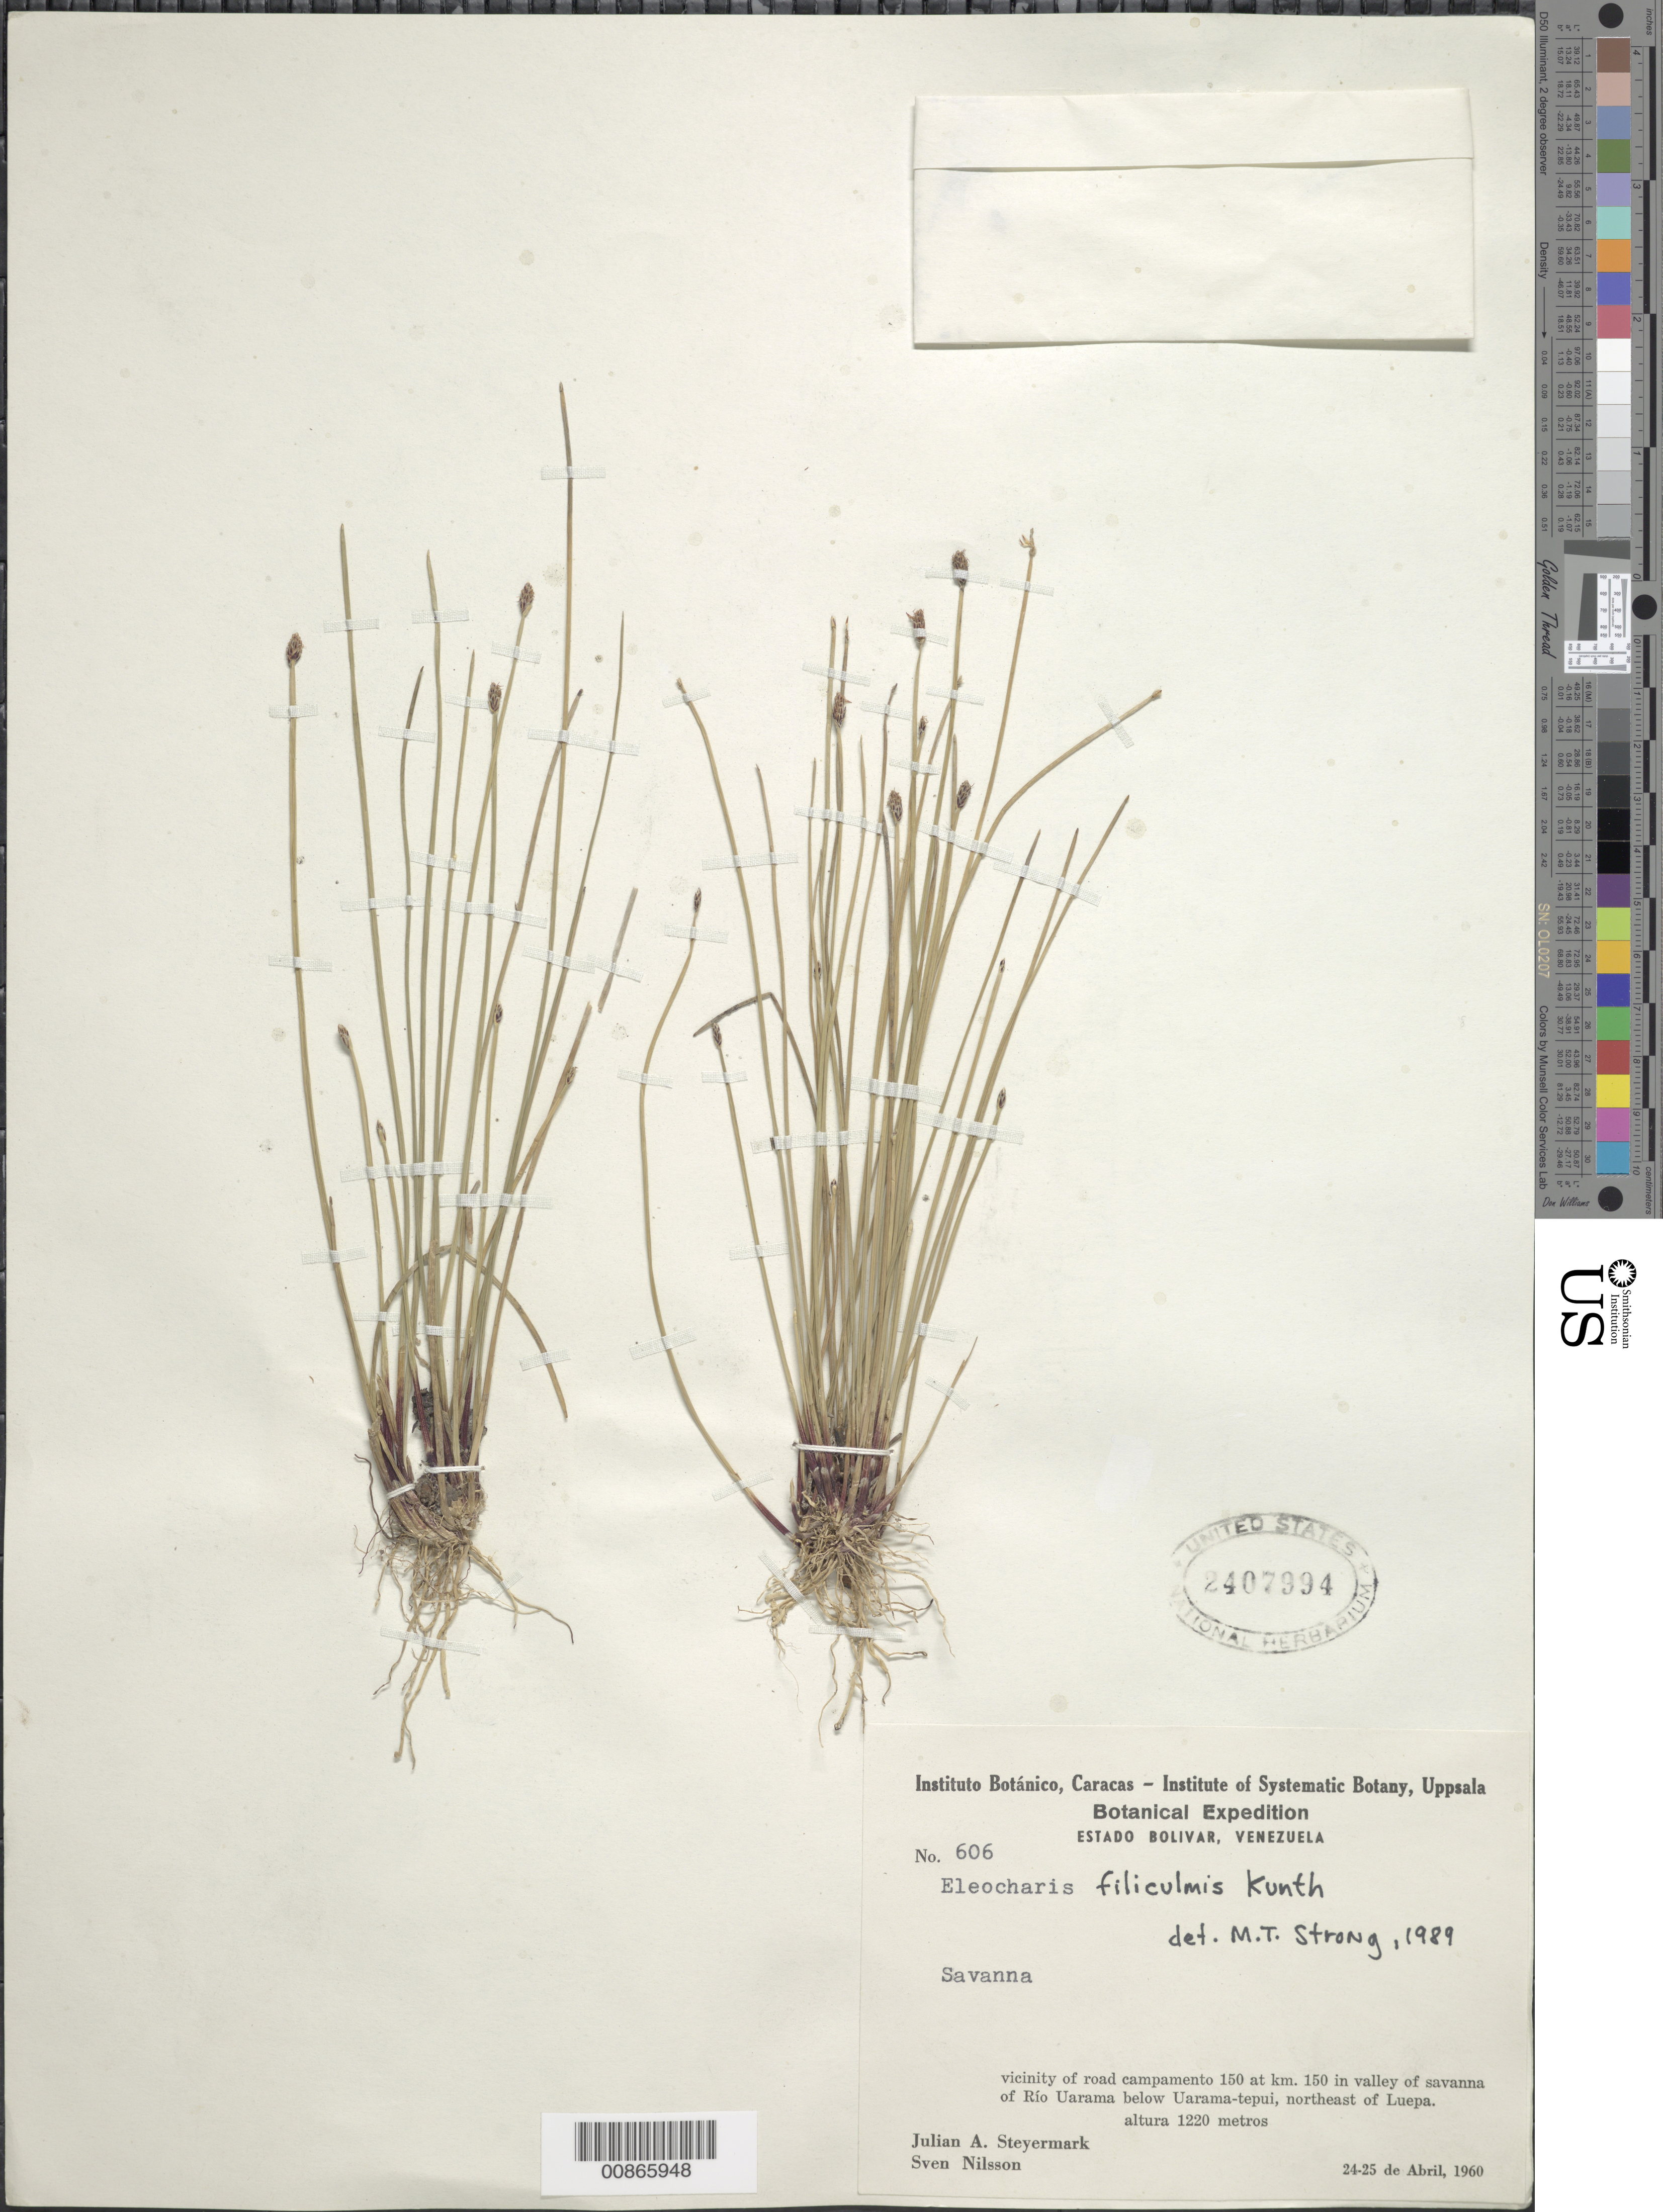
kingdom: Plantae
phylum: Tracheophyta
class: Liliopsida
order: Poales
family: Cyperaceae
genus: Eleocharis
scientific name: Eleocharis filiculmis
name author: Kunth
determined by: Strong, M. T., (US), Smithsonian Institution - National Museum of Natural History (UNITED STATES)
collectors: J. Steyermark & S. Nilsson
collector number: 60 606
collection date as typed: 24-Apr-60 to 25-Apr-60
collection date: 1960-04-24/1960-04-25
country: Venezuela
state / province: Bolívar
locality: Río Uarama, below Uarama-tepuí, NE of Luepa, vic. of road campamento 150 at km 150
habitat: Savanna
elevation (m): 1220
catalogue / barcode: US 2407994